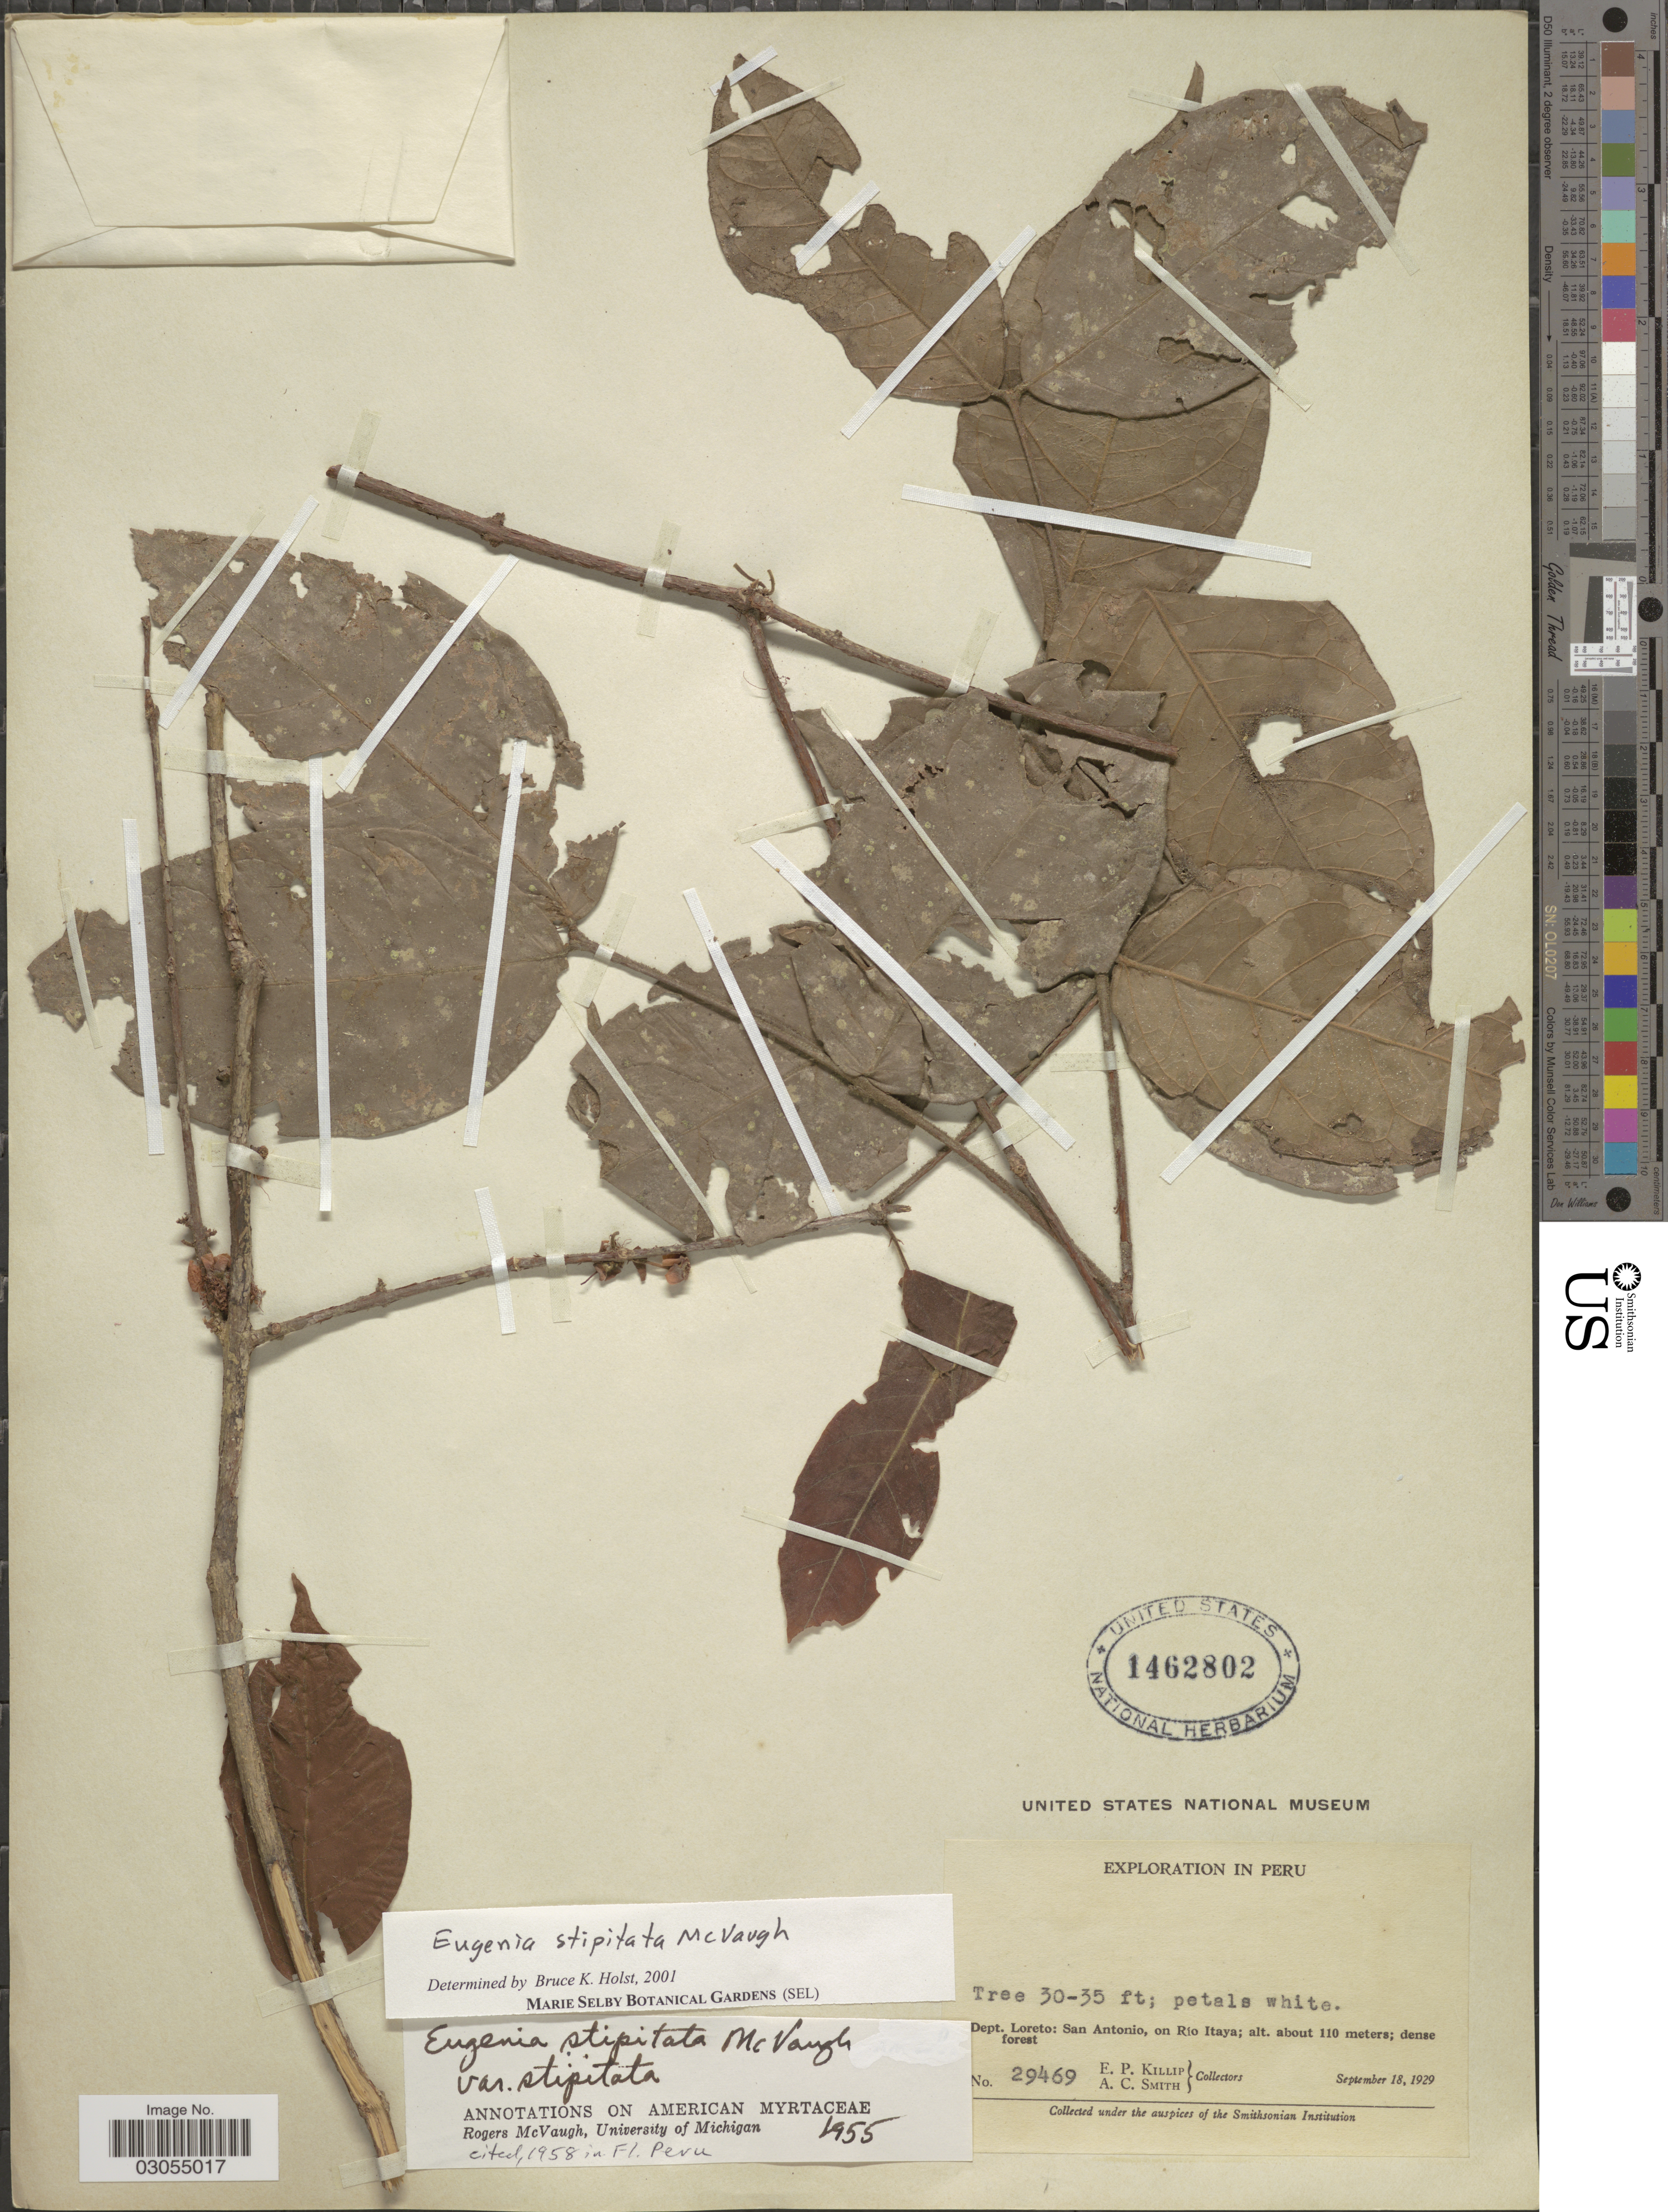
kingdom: Plantae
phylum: Tracheophyta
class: Magnoliopsida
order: Myrtales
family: Myrtaceae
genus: Eugenia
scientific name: Eugenia stipitata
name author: McVaugh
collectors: E. P. Killip & A. C. Smith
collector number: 29469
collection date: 1929-09-18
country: Peru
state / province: Loreto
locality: Dept. Loreto: San Antonio, on Río Itaya.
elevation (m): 110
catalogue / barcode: US 1462802